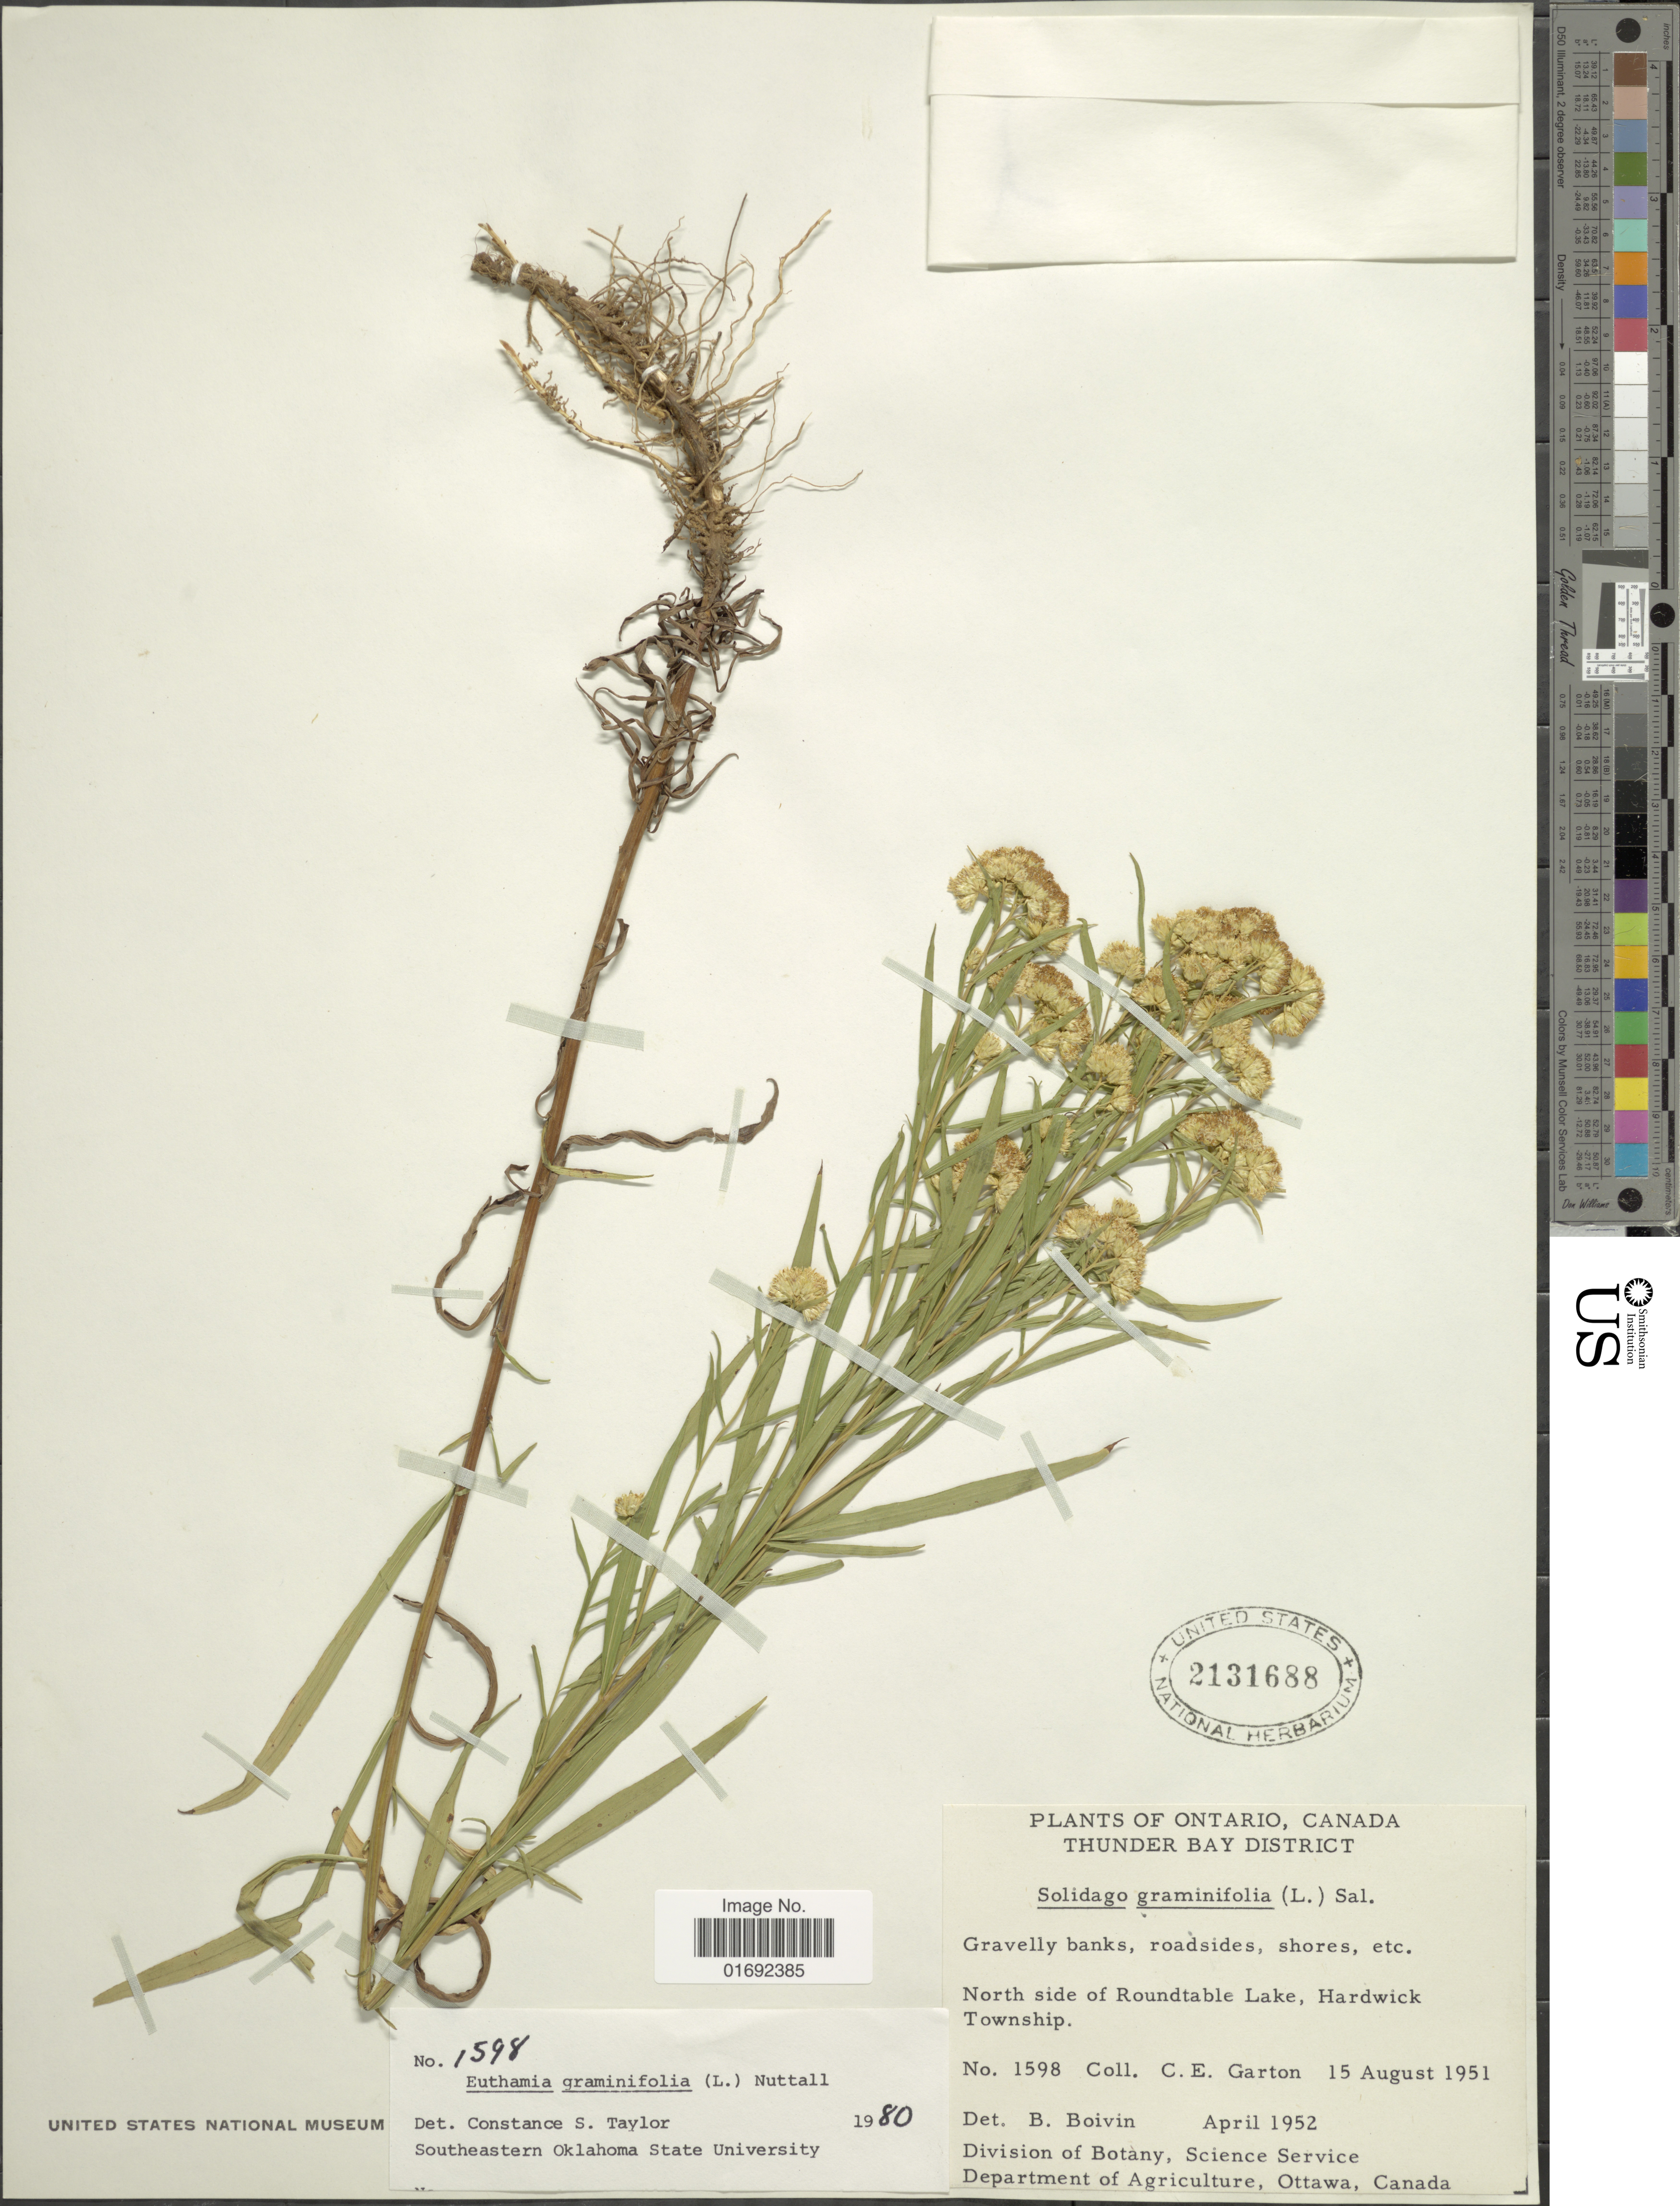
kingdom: Plantae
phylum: Tracheophyta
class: Magnoliopsida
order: Asterales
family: Asteraceae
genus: Euthamia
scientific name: Euthamia graminifolia var. major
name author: (Michx.) Moldenke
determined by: Urbatsch, Lowell E., Curator (LSU), Louisiana State University (UNITED STATES)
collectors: C. E. Garton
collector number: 1598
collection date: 1951-08-15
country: Canada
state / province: Ontario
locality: Thunder Bay District, North side of Roundtable Lake, Hardwick Township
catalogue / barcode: US 2131688